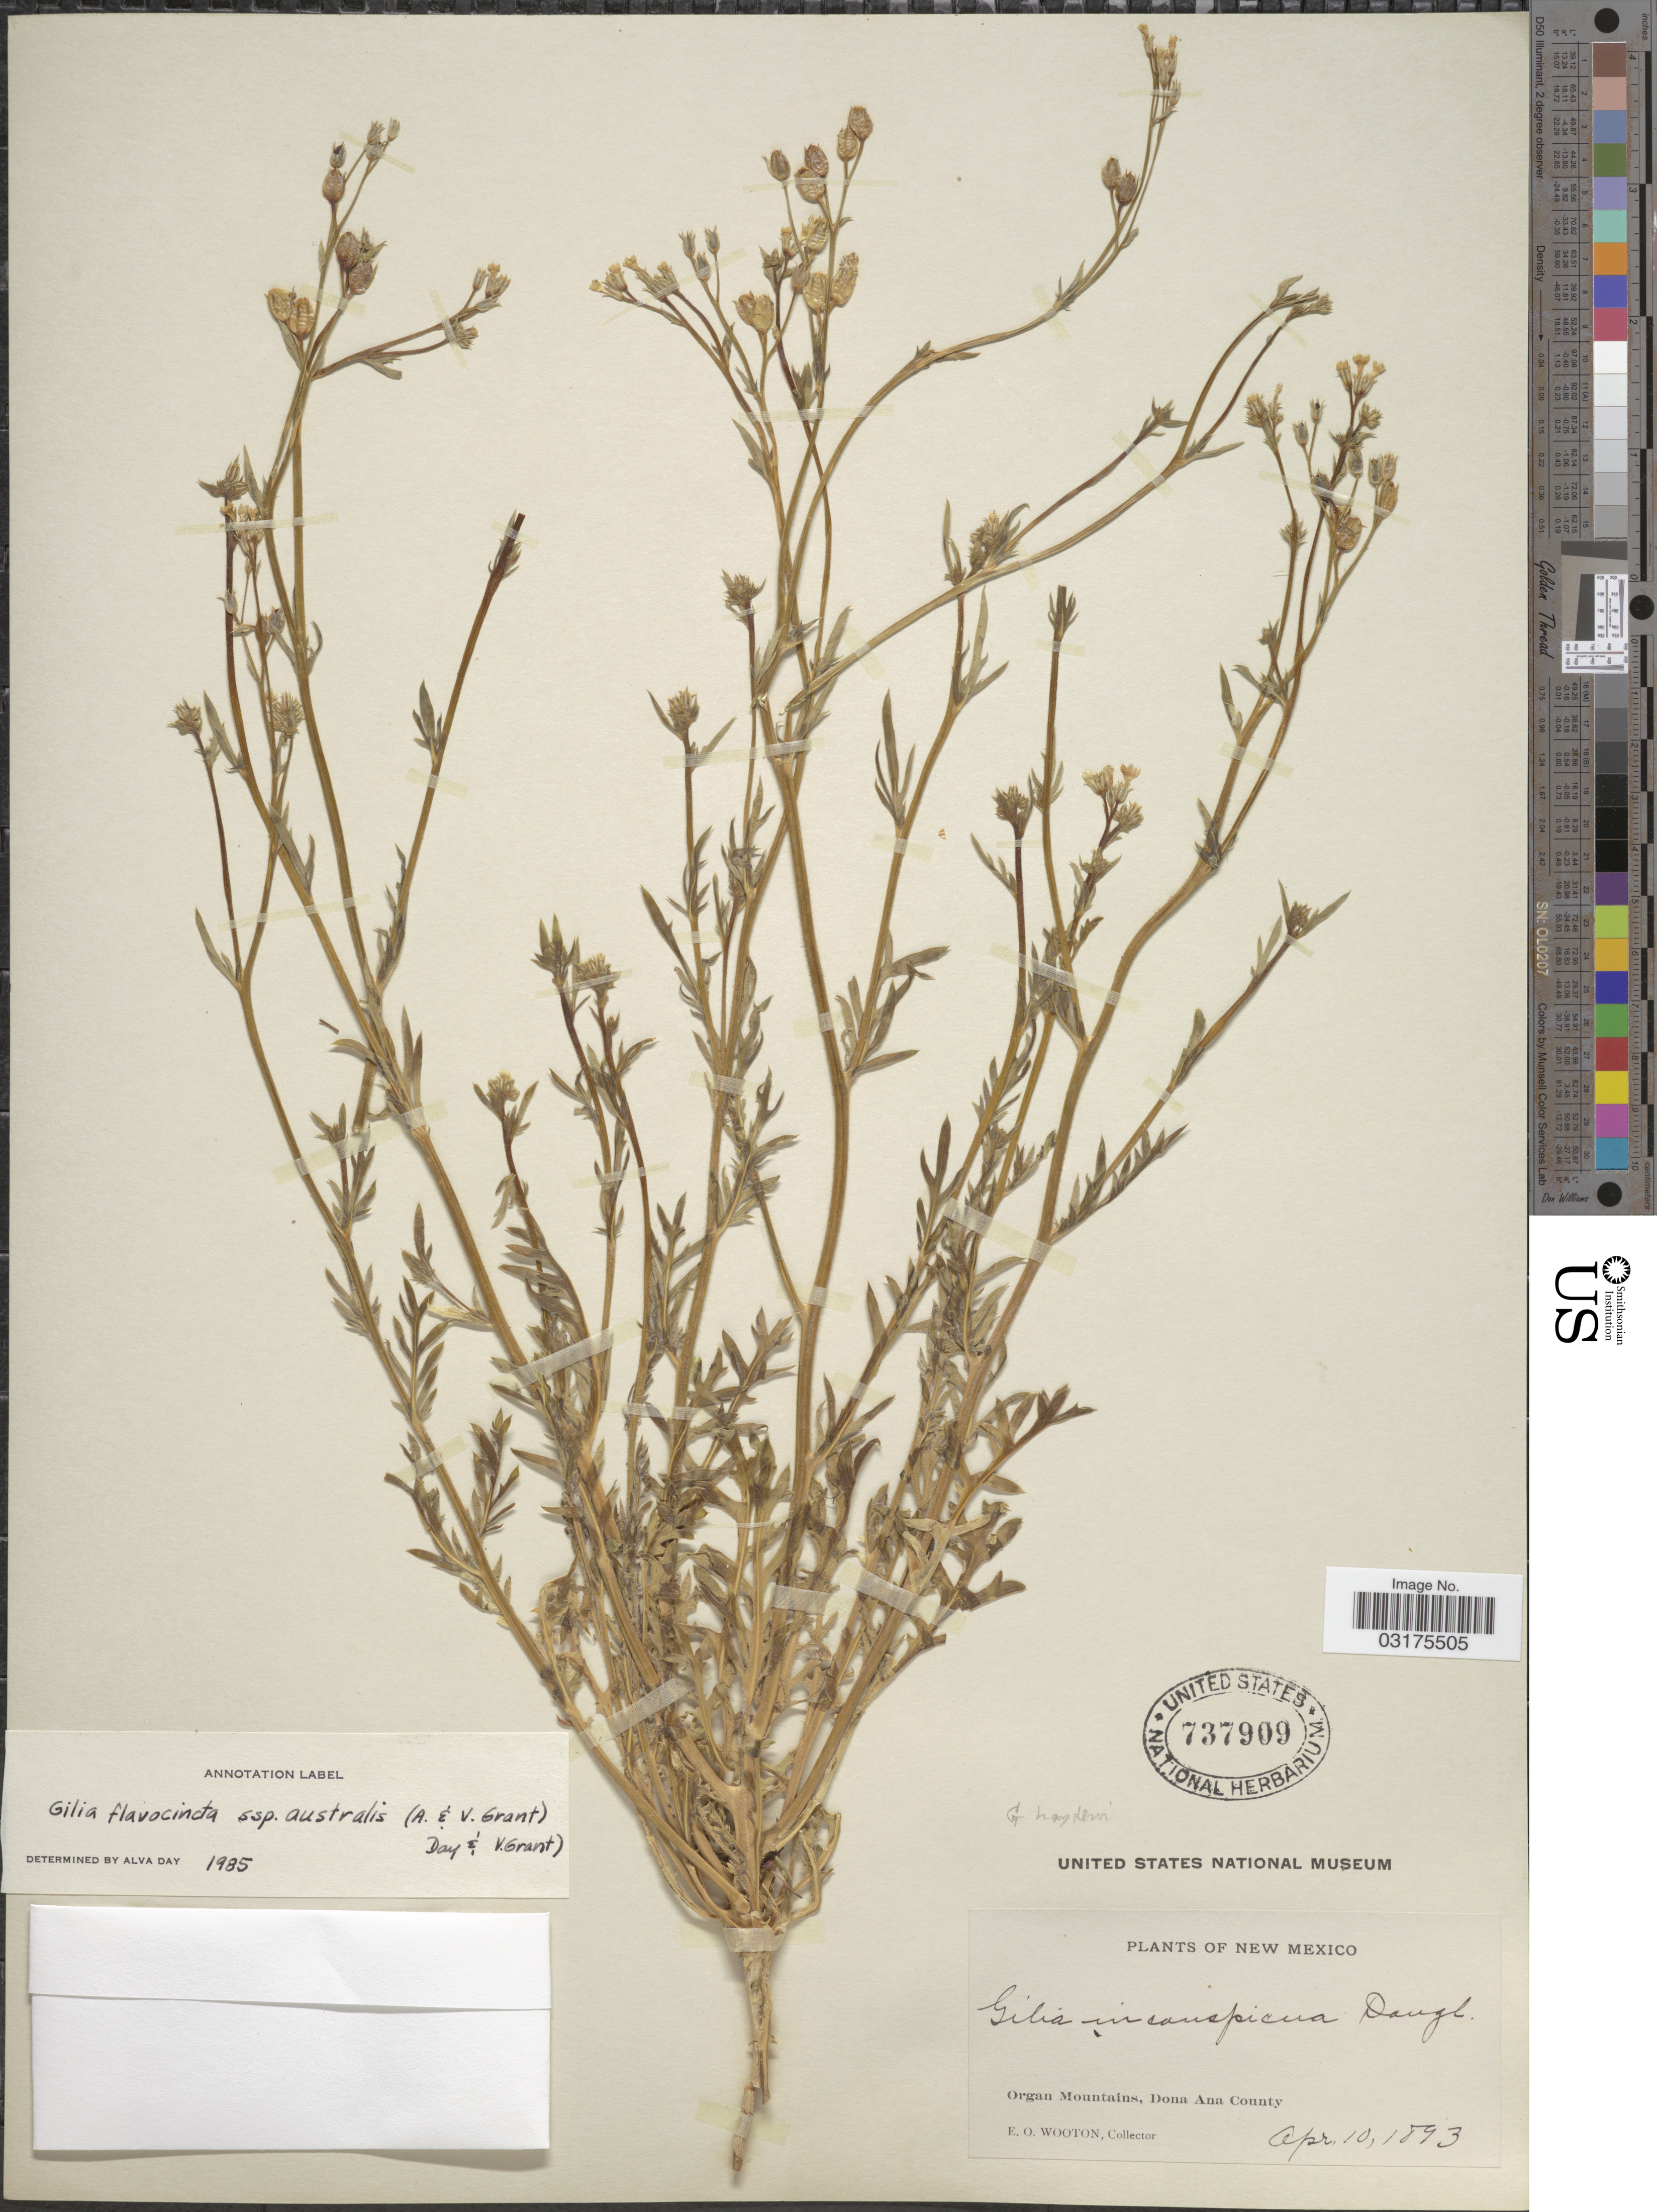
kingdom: Plantae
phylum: Tracheophyta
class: Magnoliopsida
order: Ericales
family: Polemoniaceae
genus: Gilia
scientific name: Gilia flavocincta subsp. australis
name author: A. Nelson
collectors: E. O. Wooton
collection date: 1893-04-10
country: United States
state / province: New Mexico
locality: Organ Mountains, Dona Ana County.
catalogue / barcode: US 737909